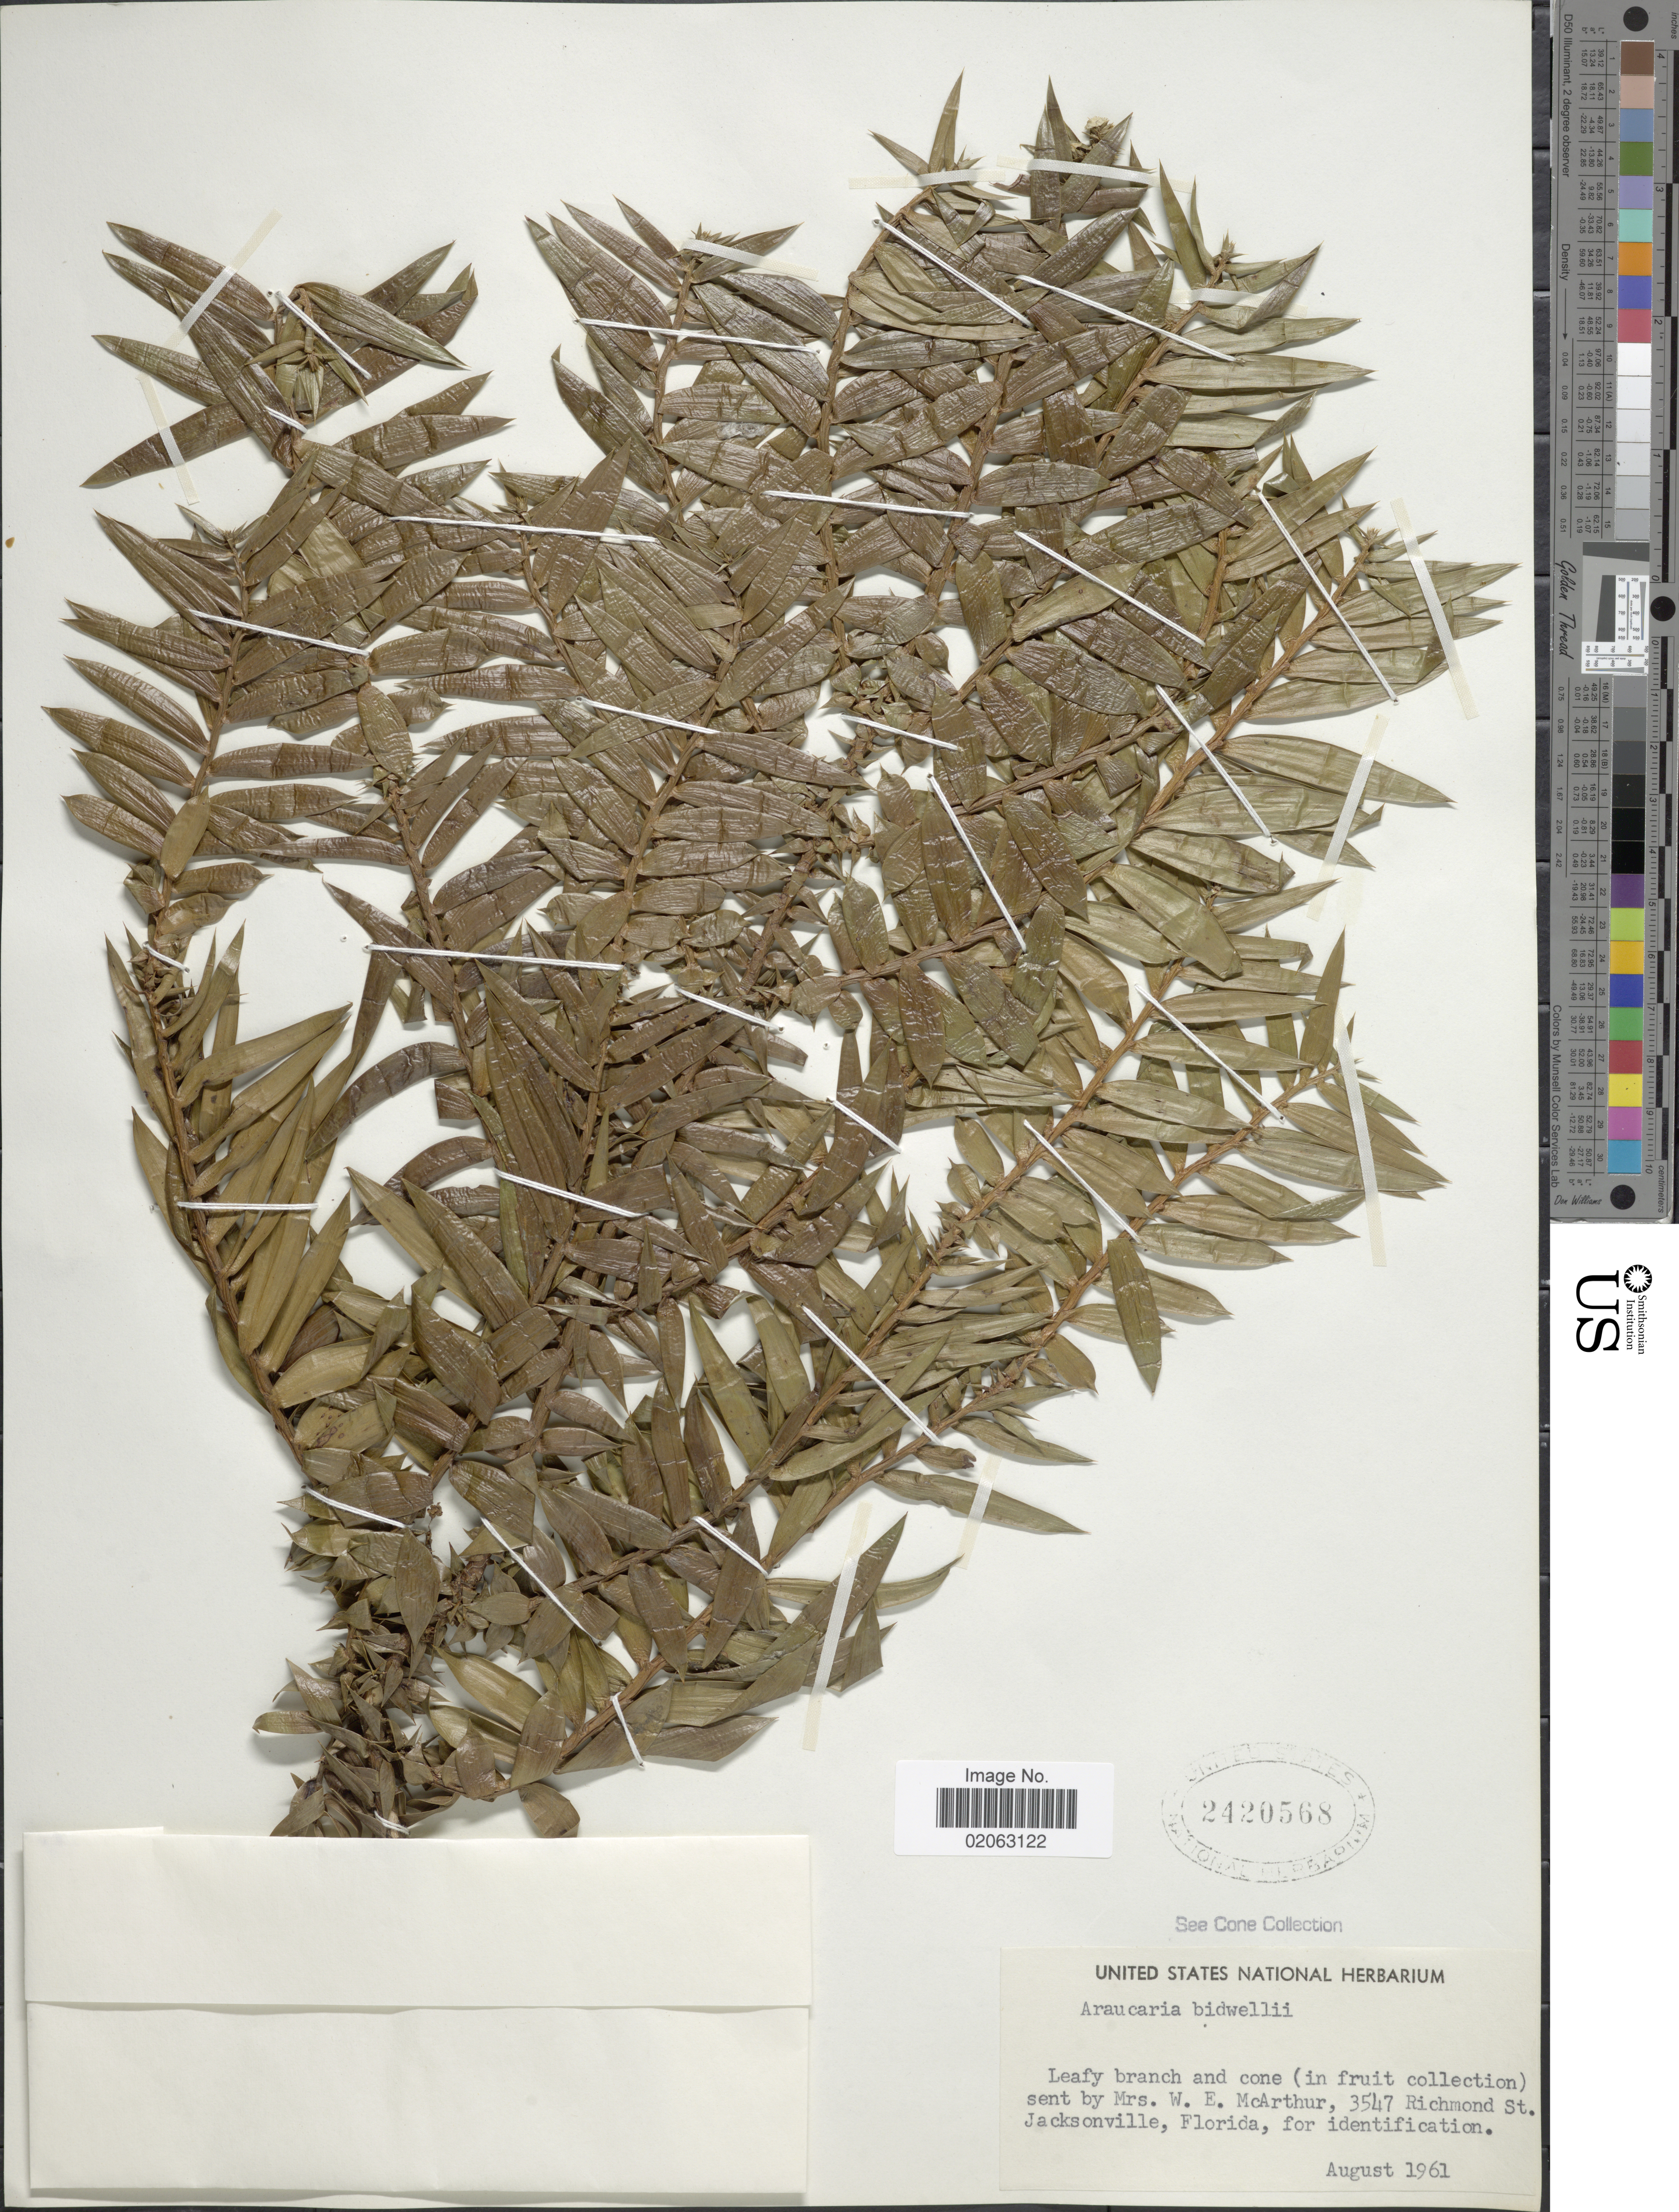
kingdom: Plantae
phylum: Tracheophyta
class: Pinopsida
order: Pinales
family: Araucariaceae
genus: Araucaria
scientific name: Araucaria bidwillii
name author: Hook.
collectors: ex herb. United States National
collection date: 1961-08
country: United States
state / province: Florida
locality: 3547 Richmond St. Jacksonville.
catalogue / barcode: US 2420568